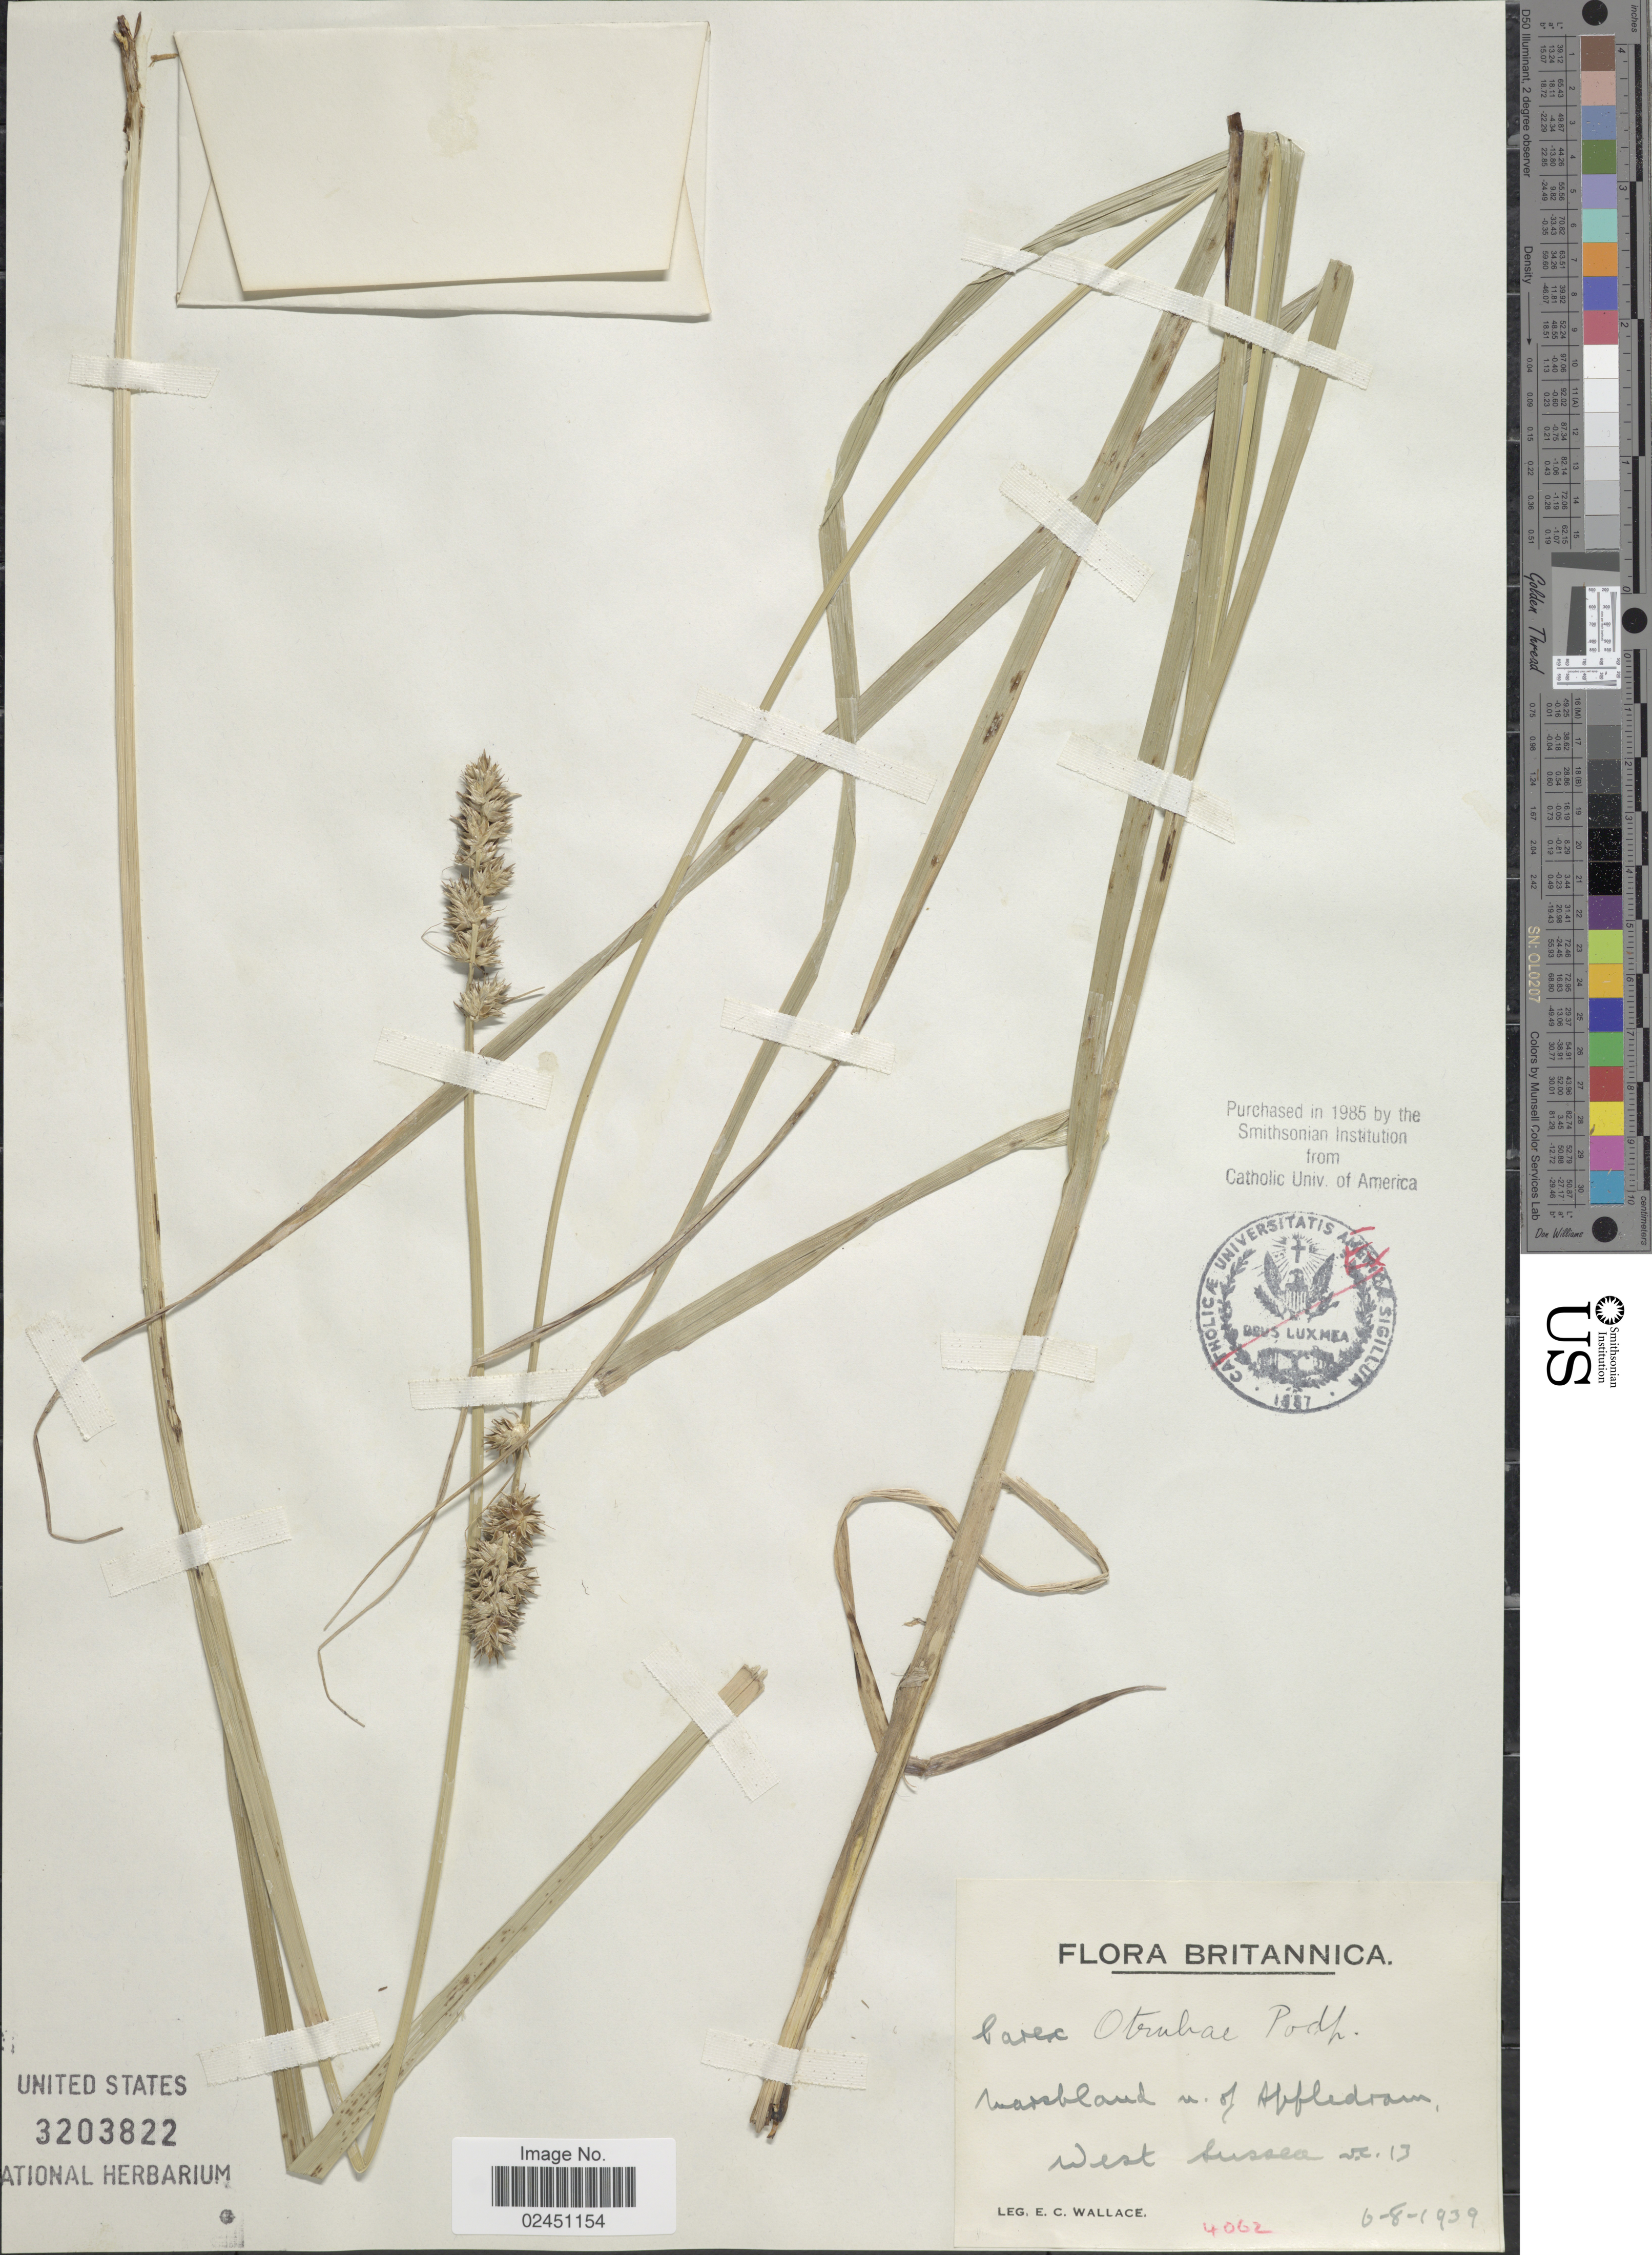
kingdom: Plantae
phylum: Tracheophyta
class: Liliopsida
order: Poales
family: Cyperaceae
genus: Carex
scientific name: Carex otrubae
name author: Podp.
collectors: E. C. Wallace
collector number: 4062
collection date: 1939-08-06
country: United Kingdom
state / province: England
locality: Britannica. Marshland n. of Appledram, West Sussex, vc. 13.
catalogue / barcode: US 3203822